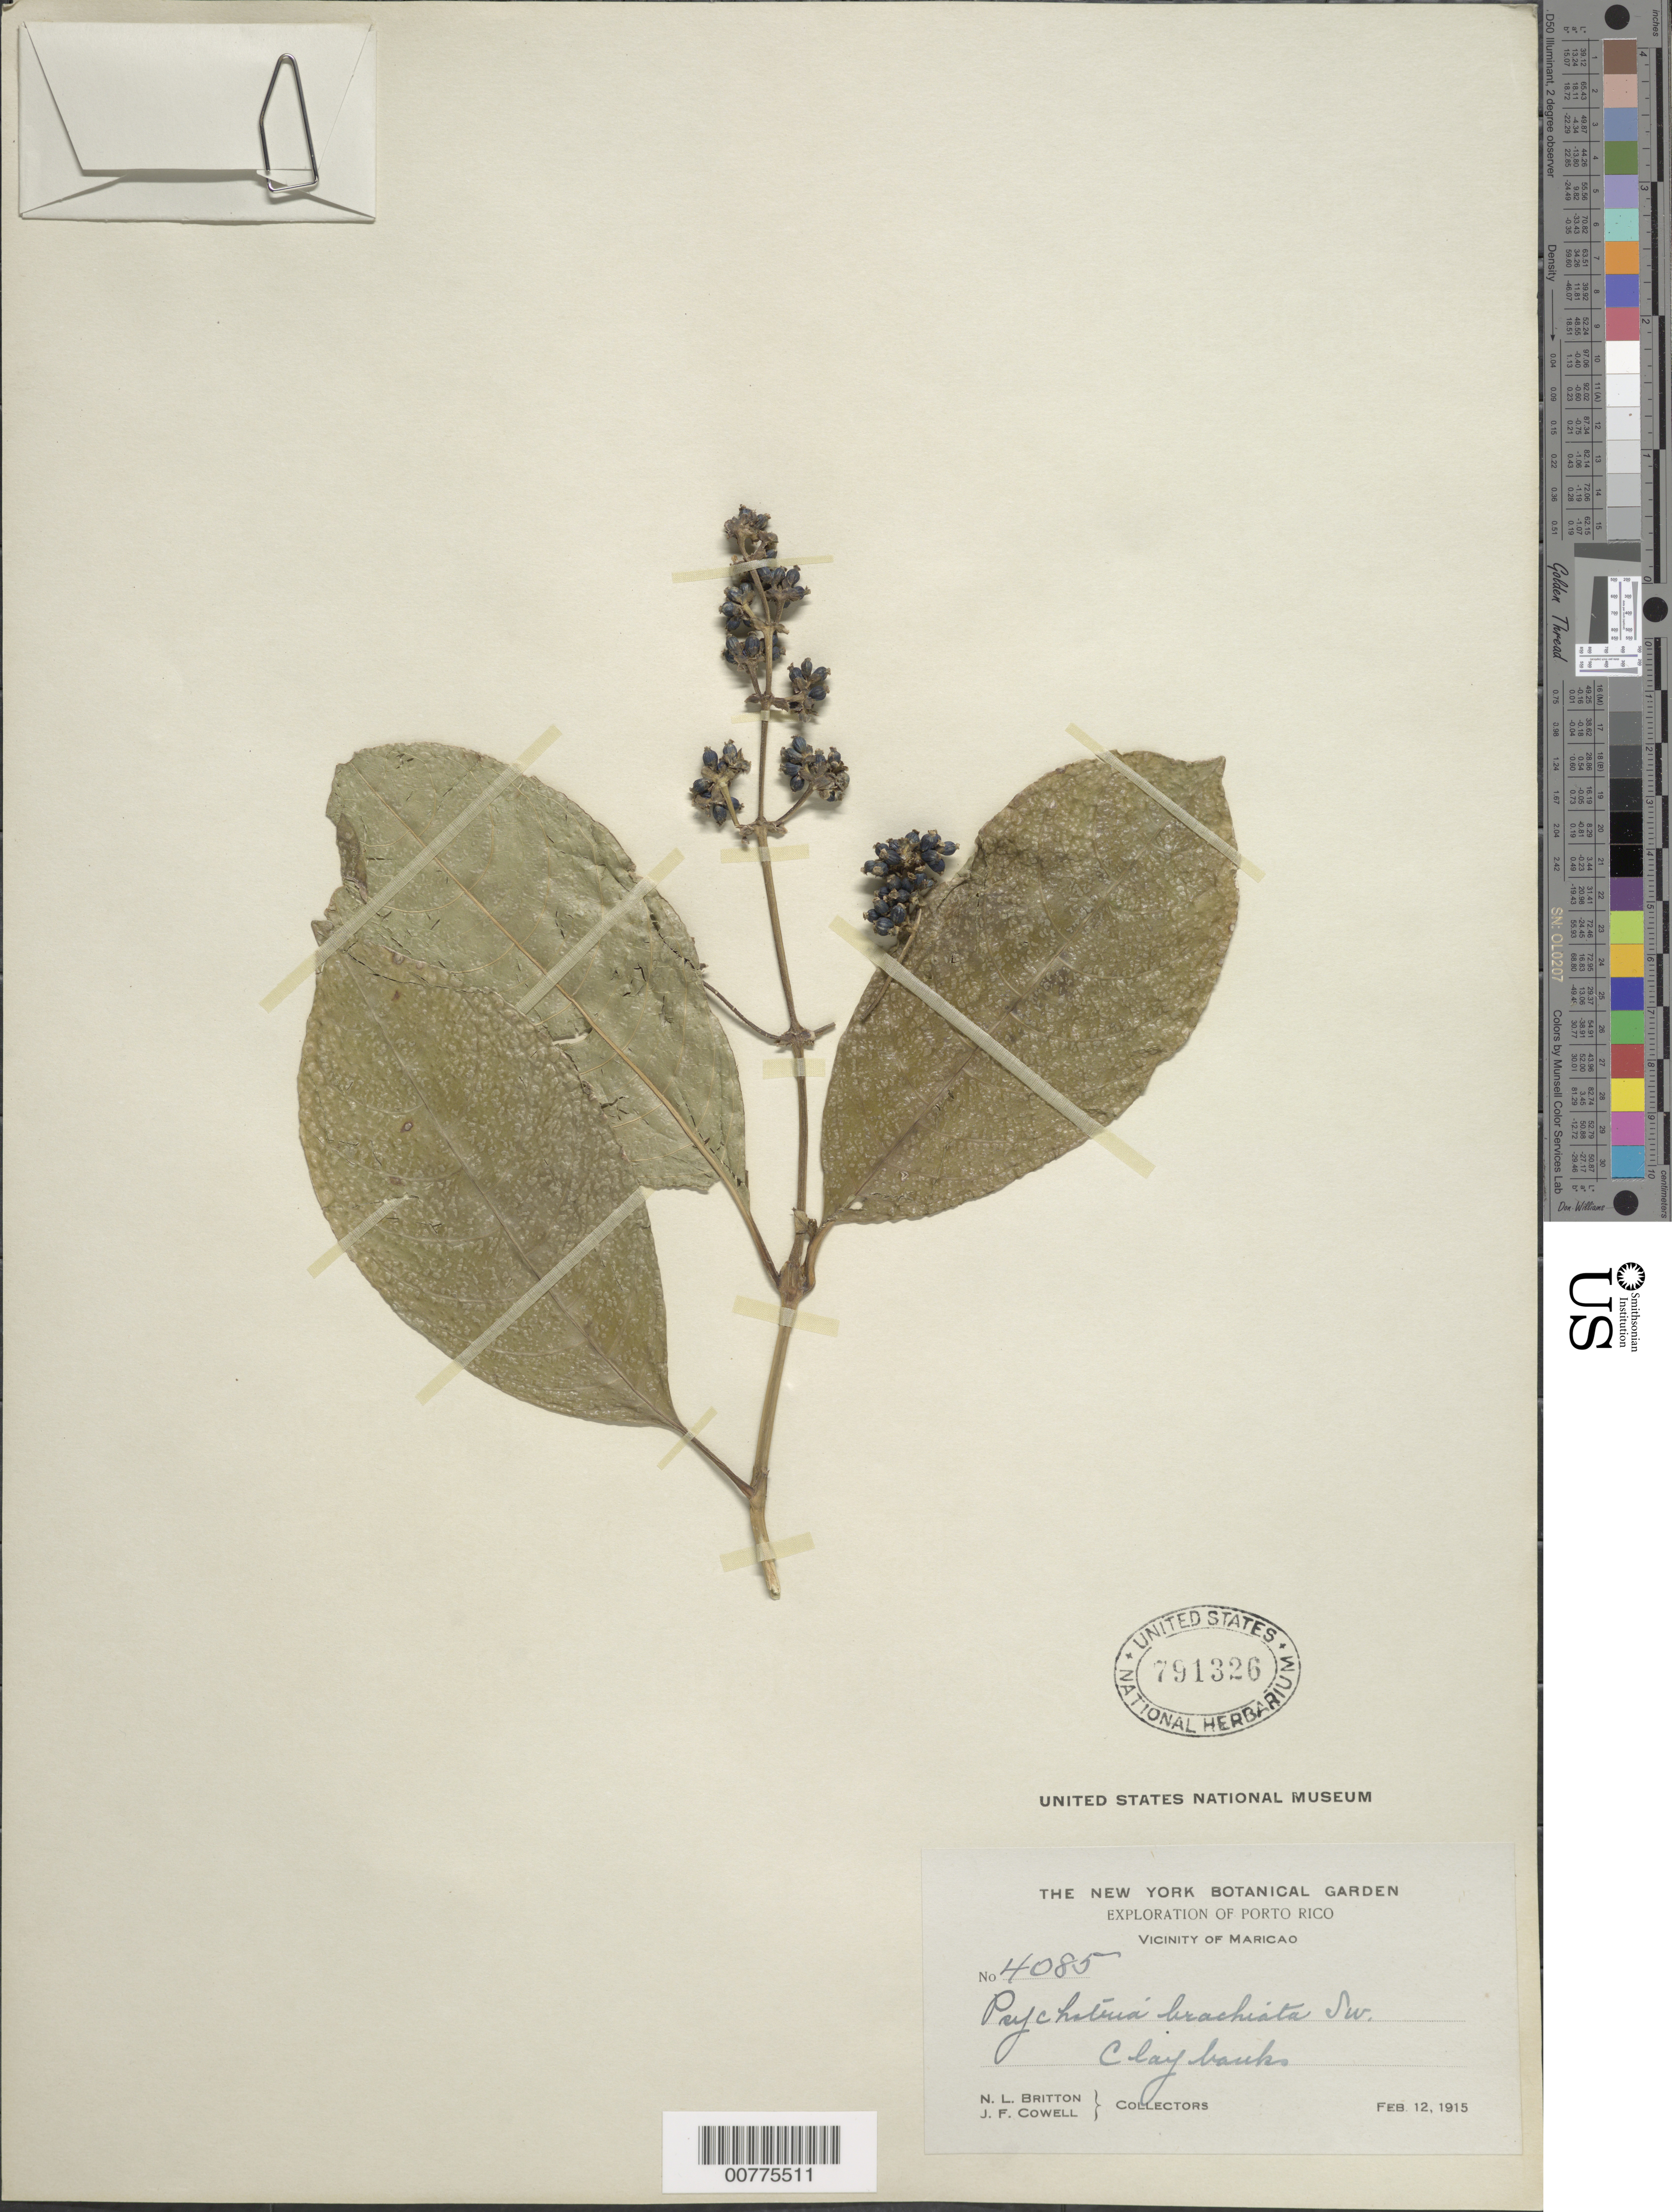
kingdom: Plantae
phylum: Tracheophyta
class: Magnoliopsida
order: Gentianales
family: Rubiaceae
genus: Psychotria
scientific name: Psychotria brachiata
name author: Sw.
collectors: N. Britton & J. F. Cowell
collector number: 4085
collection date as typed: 12 Feb 1915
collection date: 1915-02-12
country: Puerto Rico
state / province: Maricao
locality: Vicinity of Maricao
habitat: Clay banks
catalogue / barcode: US 791326